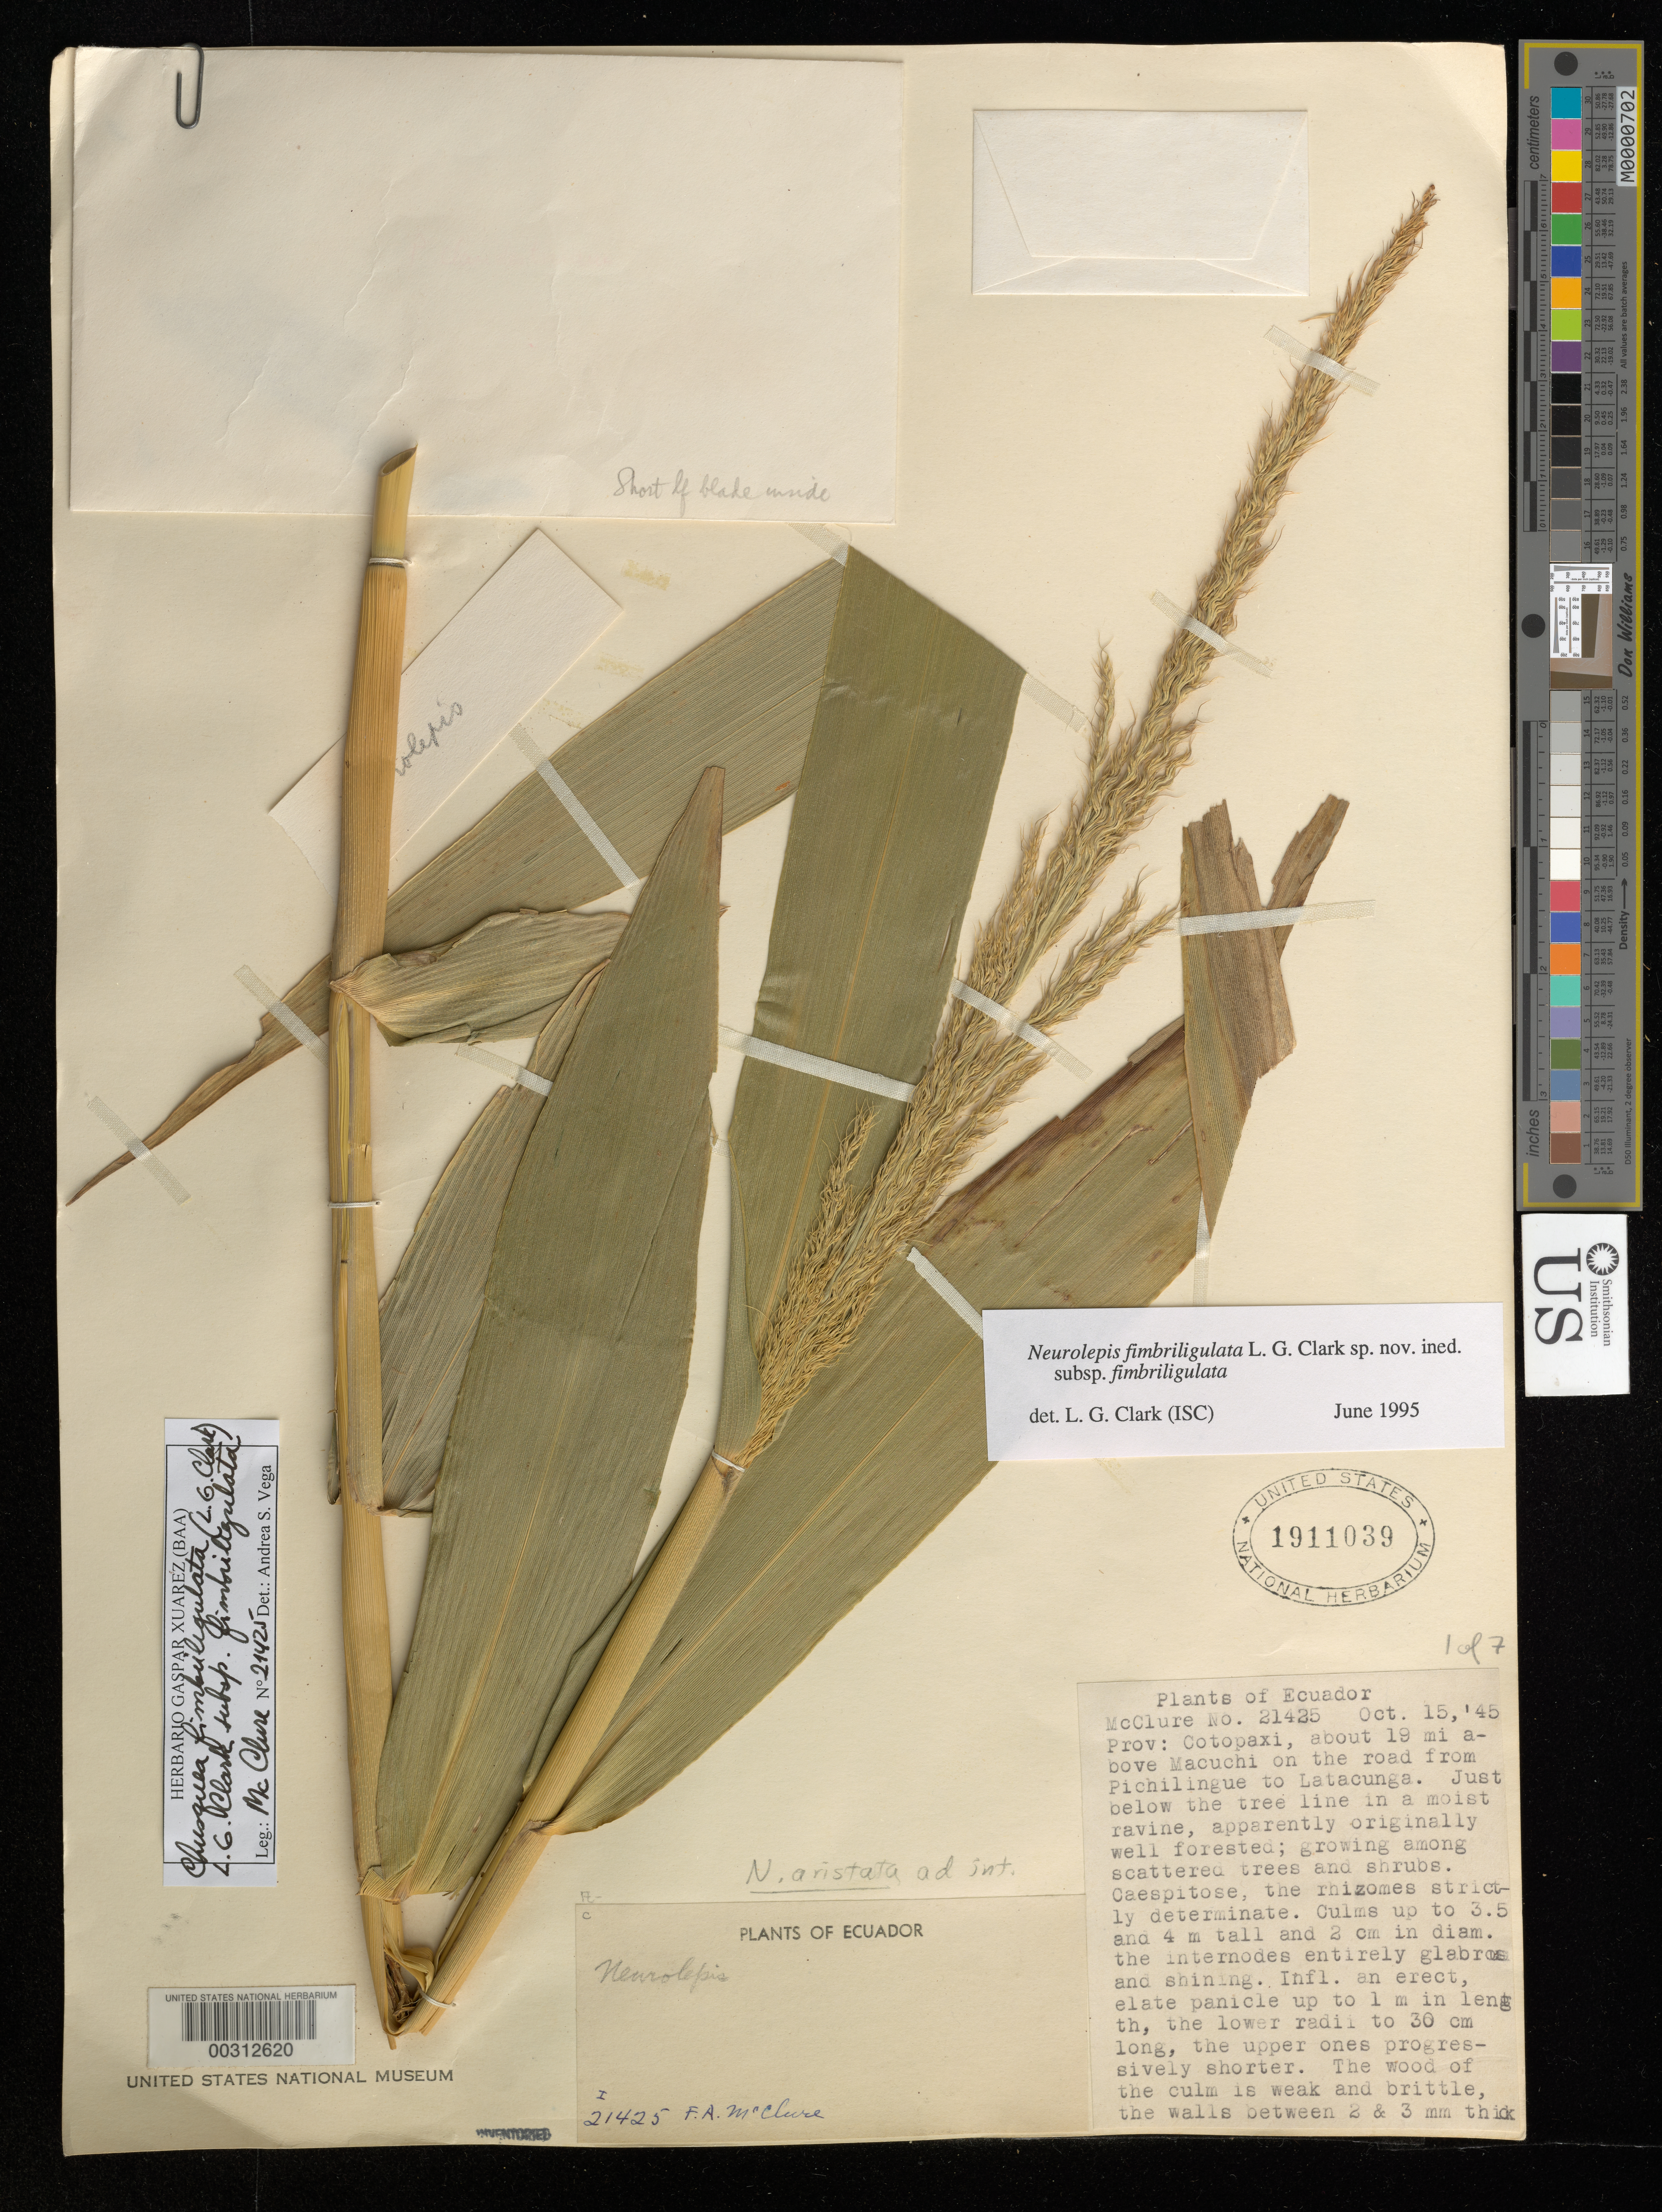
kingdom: Plantae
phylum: Tracheophyta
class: Liliopsida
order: Poales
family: Poaceae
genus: Chusquea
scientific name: Chusquea fimbriligulata subsp. fimbriligulata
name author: (L.G. Clark) L.G. Clark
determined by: Vega, A. S.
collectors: F. A. McClure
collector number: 21425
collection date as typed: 15 Oct 1945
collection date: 1945-10-15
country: Ecuador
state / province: Cotopaxi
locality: Macuchi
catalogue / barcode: US 1911039